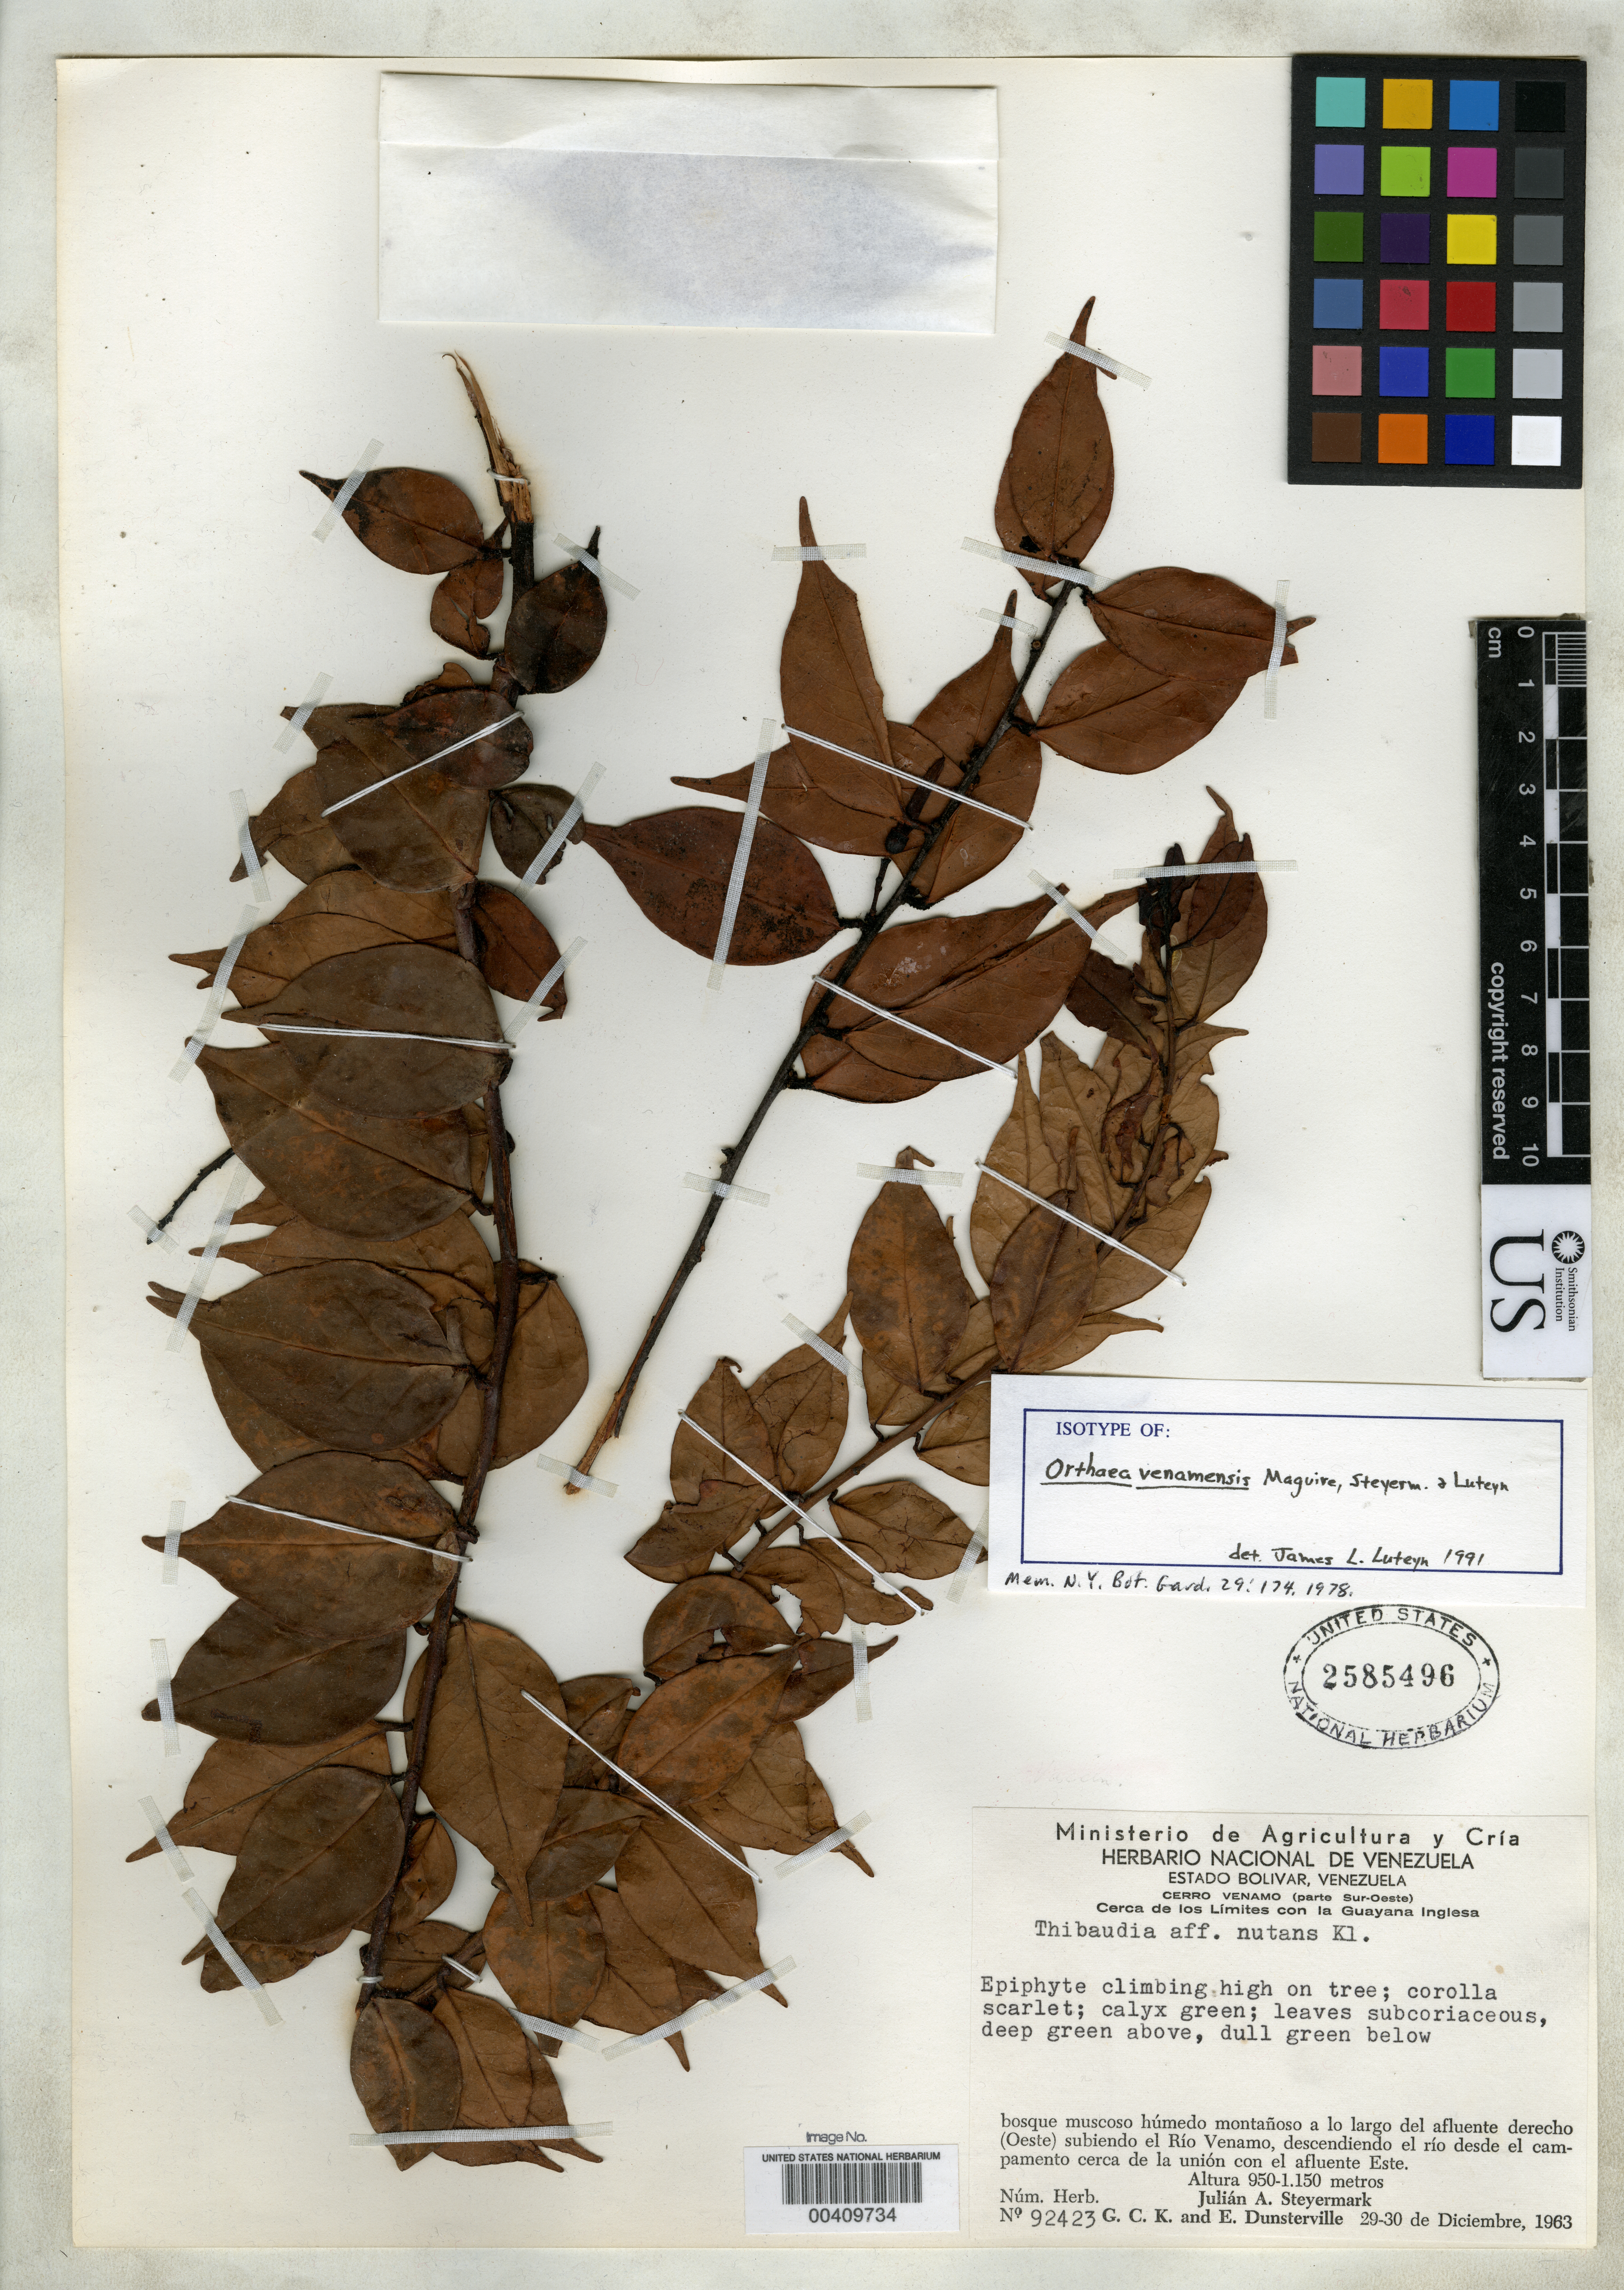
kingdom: Plantae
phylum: Tracheophyta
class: Magnoliopsida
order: Ericales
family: Ericaceae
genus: Orthaea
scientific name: Orthaea venamensis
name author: Maguire et al.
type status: Isotype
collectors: J. Steyermark, G. C. K. Dunsterville & E. Dunsterville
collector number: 92423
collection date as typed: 29 Dec 1963 to 30 Dec 1963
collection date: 1963-12-29/1963-12-30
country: Venezuela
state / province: Bolivar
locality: Near Guyana boundary, oeste subiendo el Rio Venamo, descendiendo el rio desde el campamento cerca el afluente este.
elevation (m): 950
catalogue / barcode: US 2585496